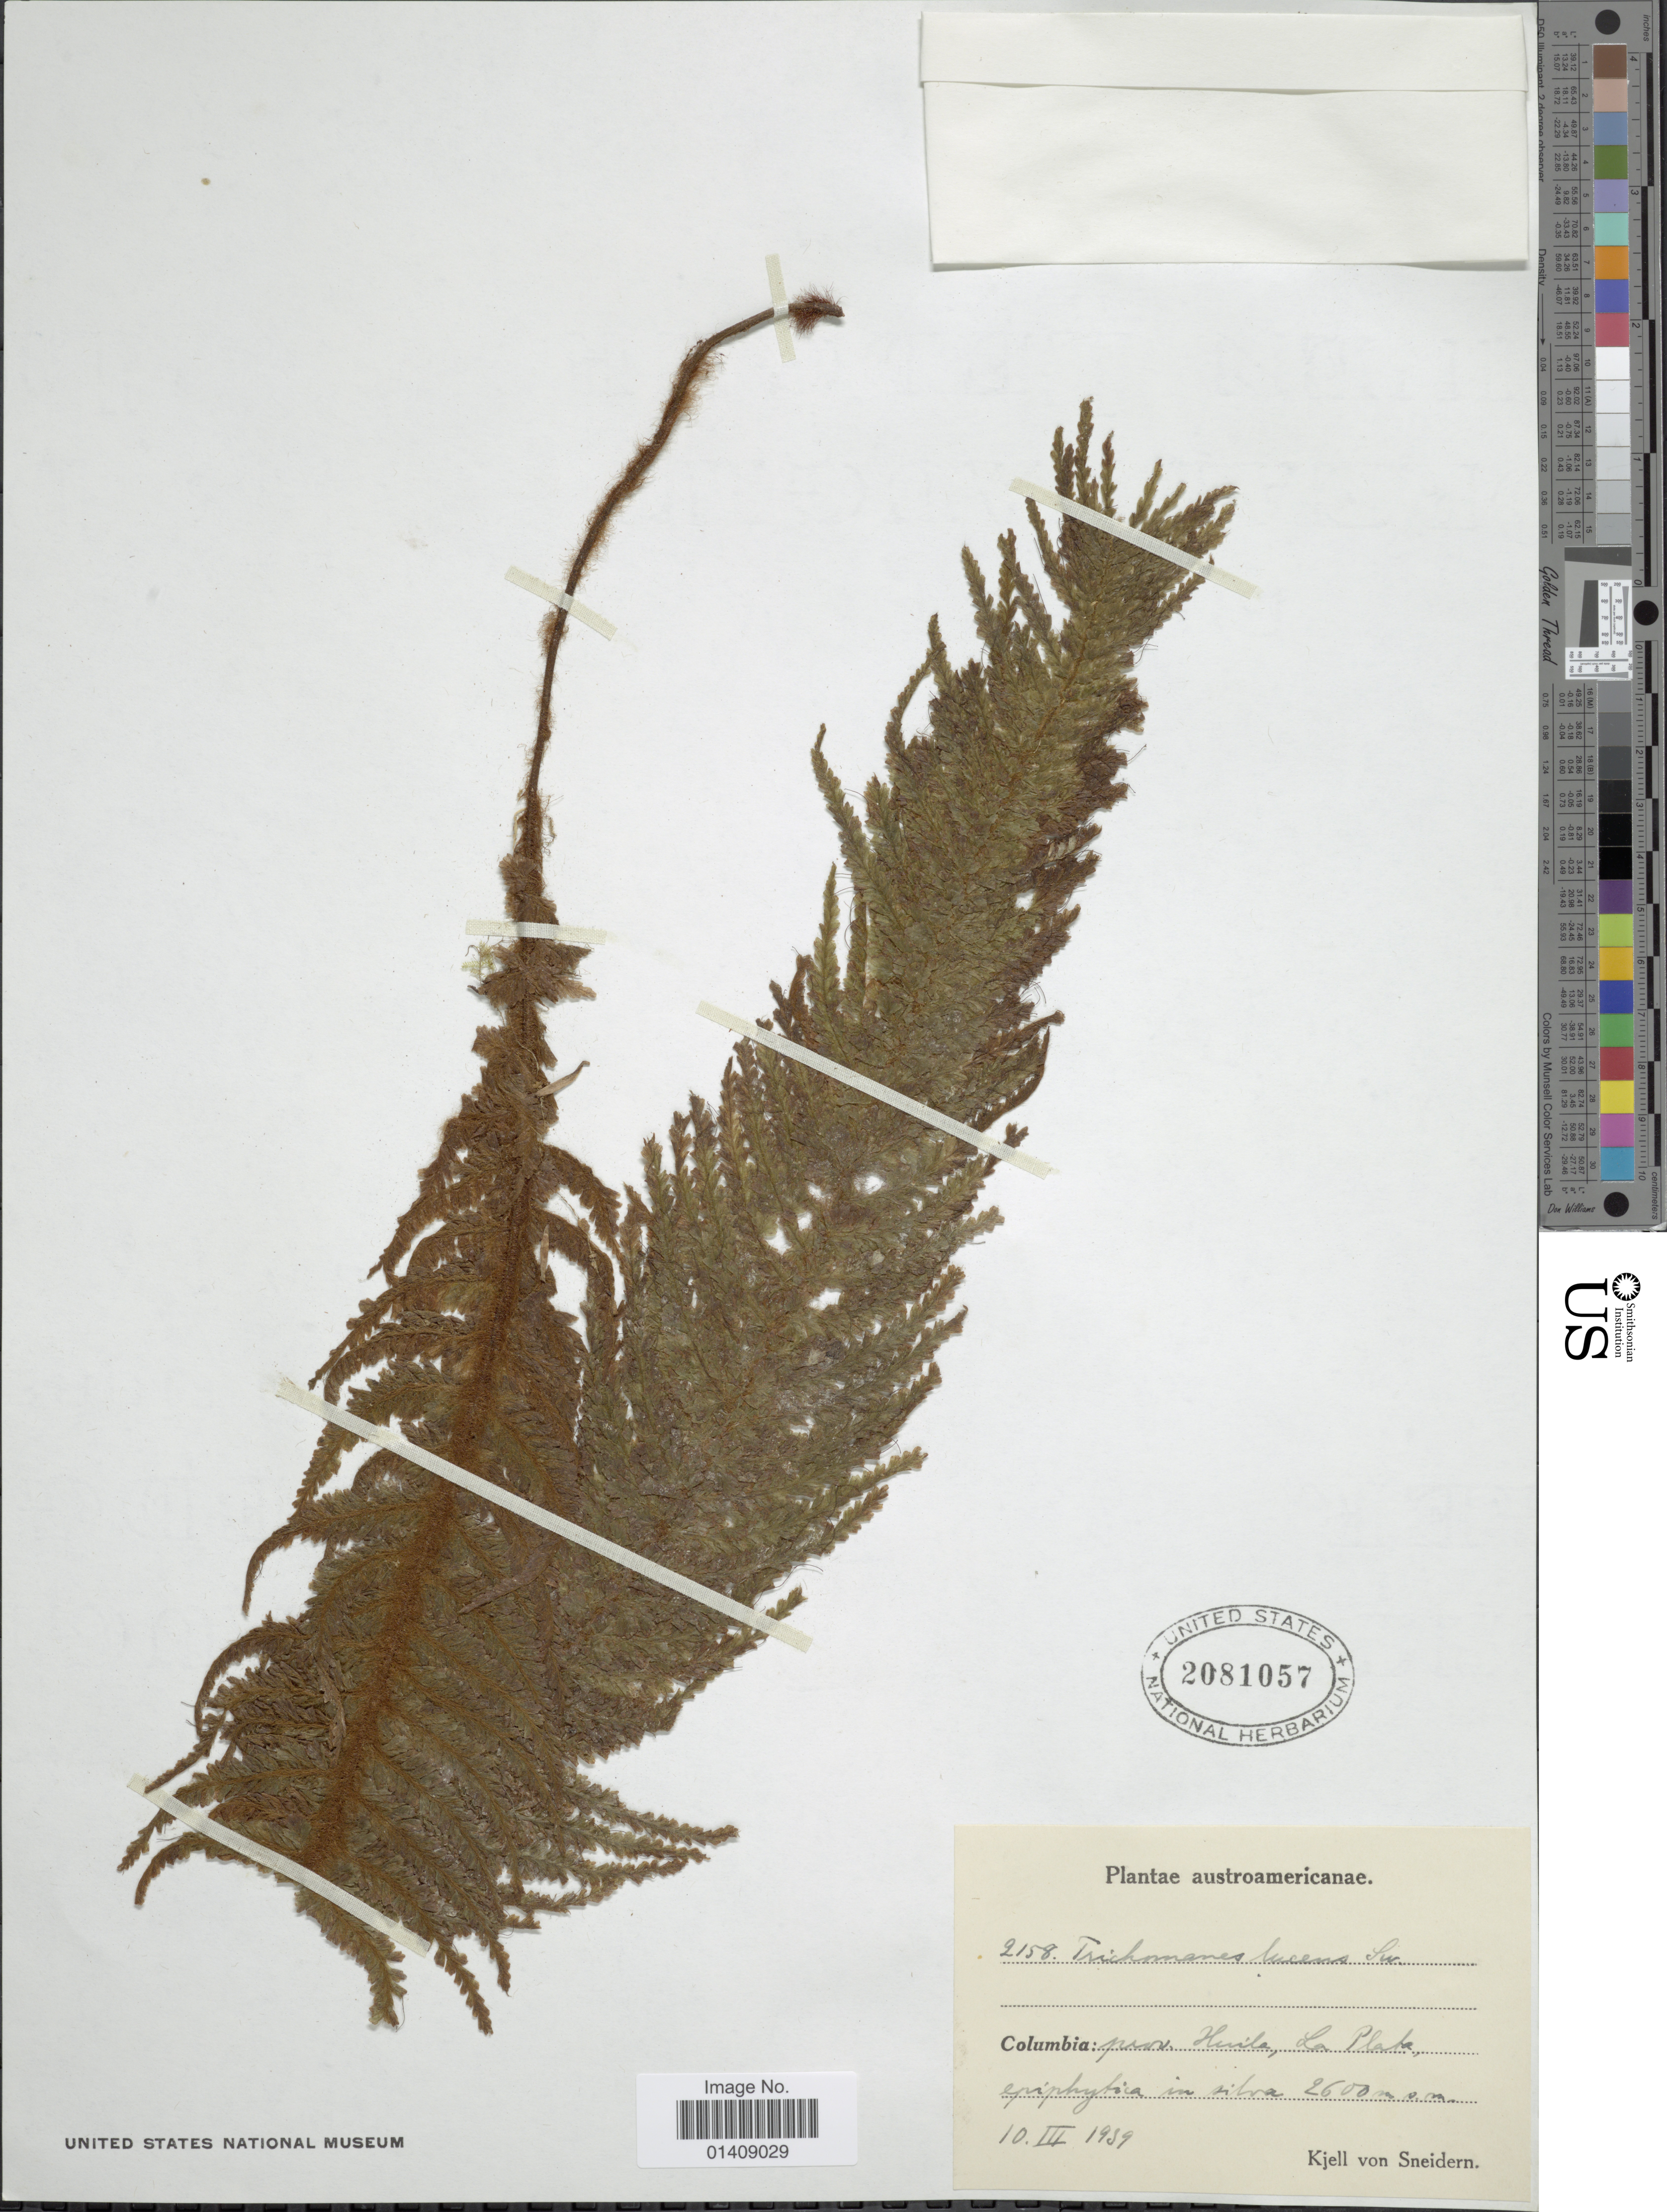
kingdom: Plantae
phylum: Tracheophyta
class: Polypodiopsida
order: Hymenophyllales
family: Hymenophyllaceae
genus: Trichomanes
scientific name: Trichomanes lucens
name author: Sw.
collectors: K. von Sneidern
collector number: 2158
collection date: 1939-03-10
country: Colombia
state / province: Huila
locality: Huila, La Plata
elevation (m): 2600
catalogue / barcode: US 2081057